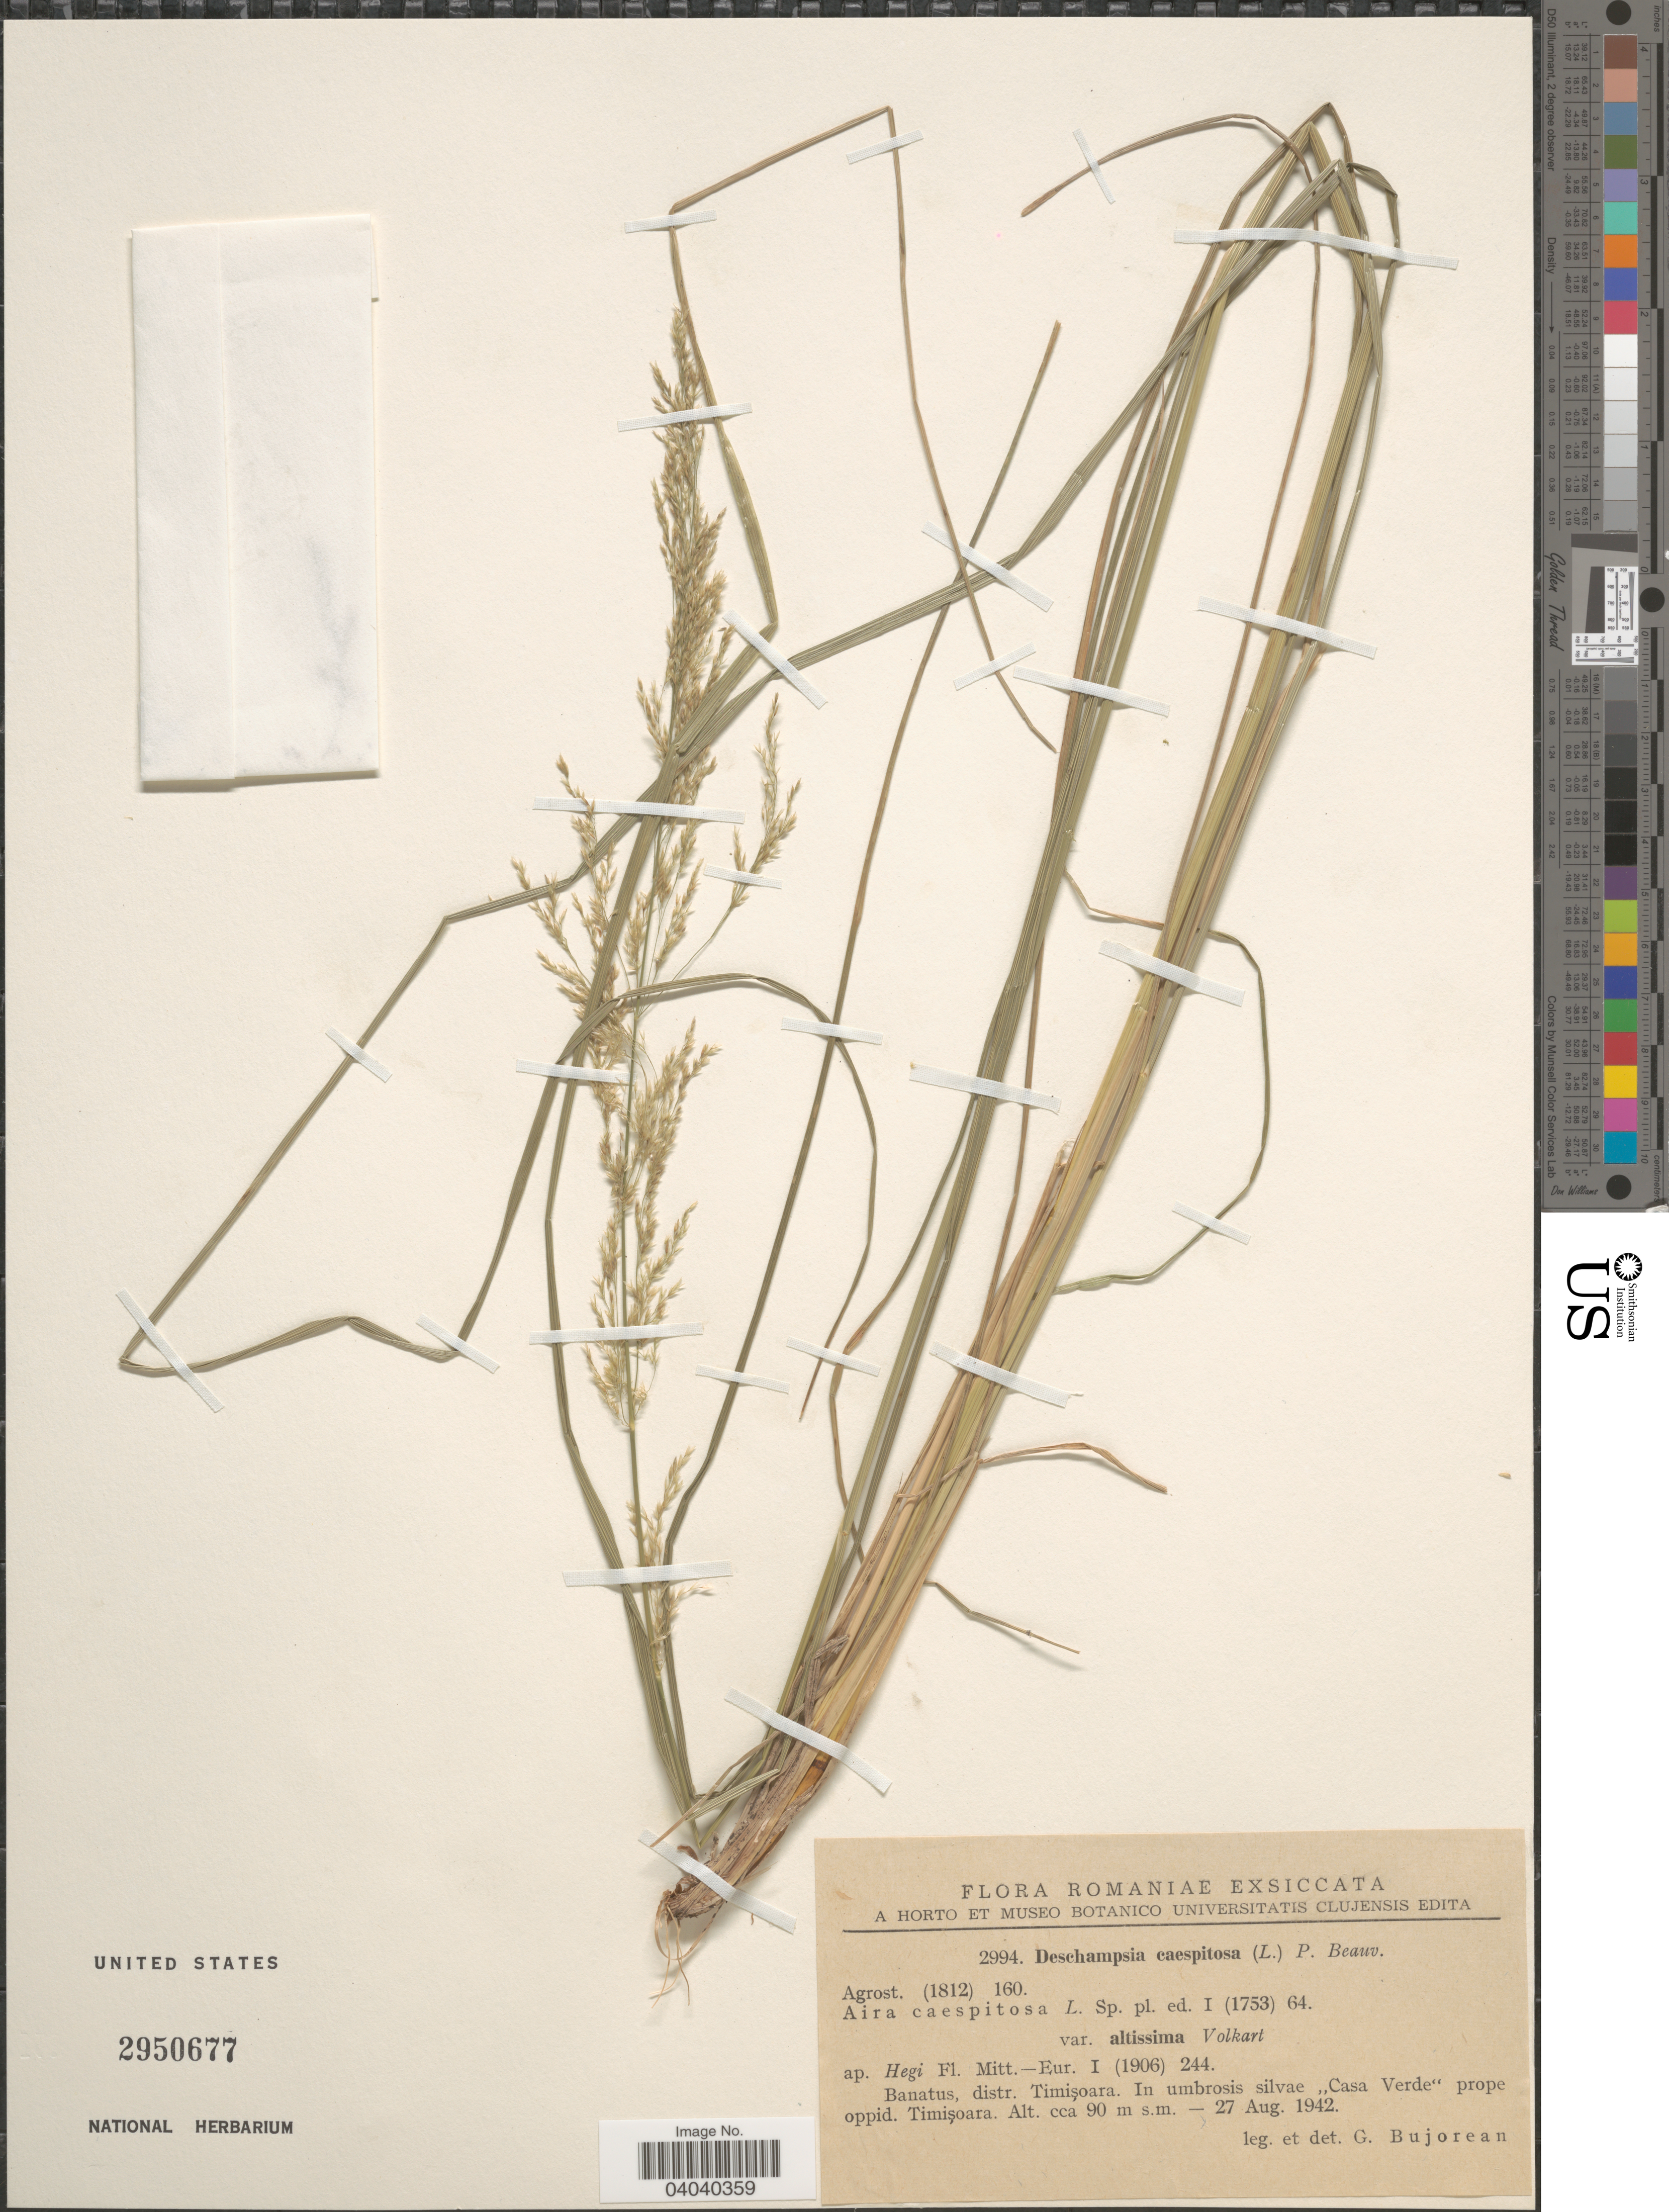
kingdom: Plantae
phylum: Tracheophyta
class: Liliopsida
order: Poales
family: Poaceae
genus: Deschampsia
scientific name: Deschampsia cespitosa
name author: (L.) P. Beauv.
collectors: G. Bujorean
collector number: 2994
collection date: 1942-08-27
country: Romania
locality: Banatus, distr. Timişoara. In umbrosis silvae "Casa Verde" prope oppid. Timişoara.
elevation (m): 90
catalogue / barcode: US 2950677